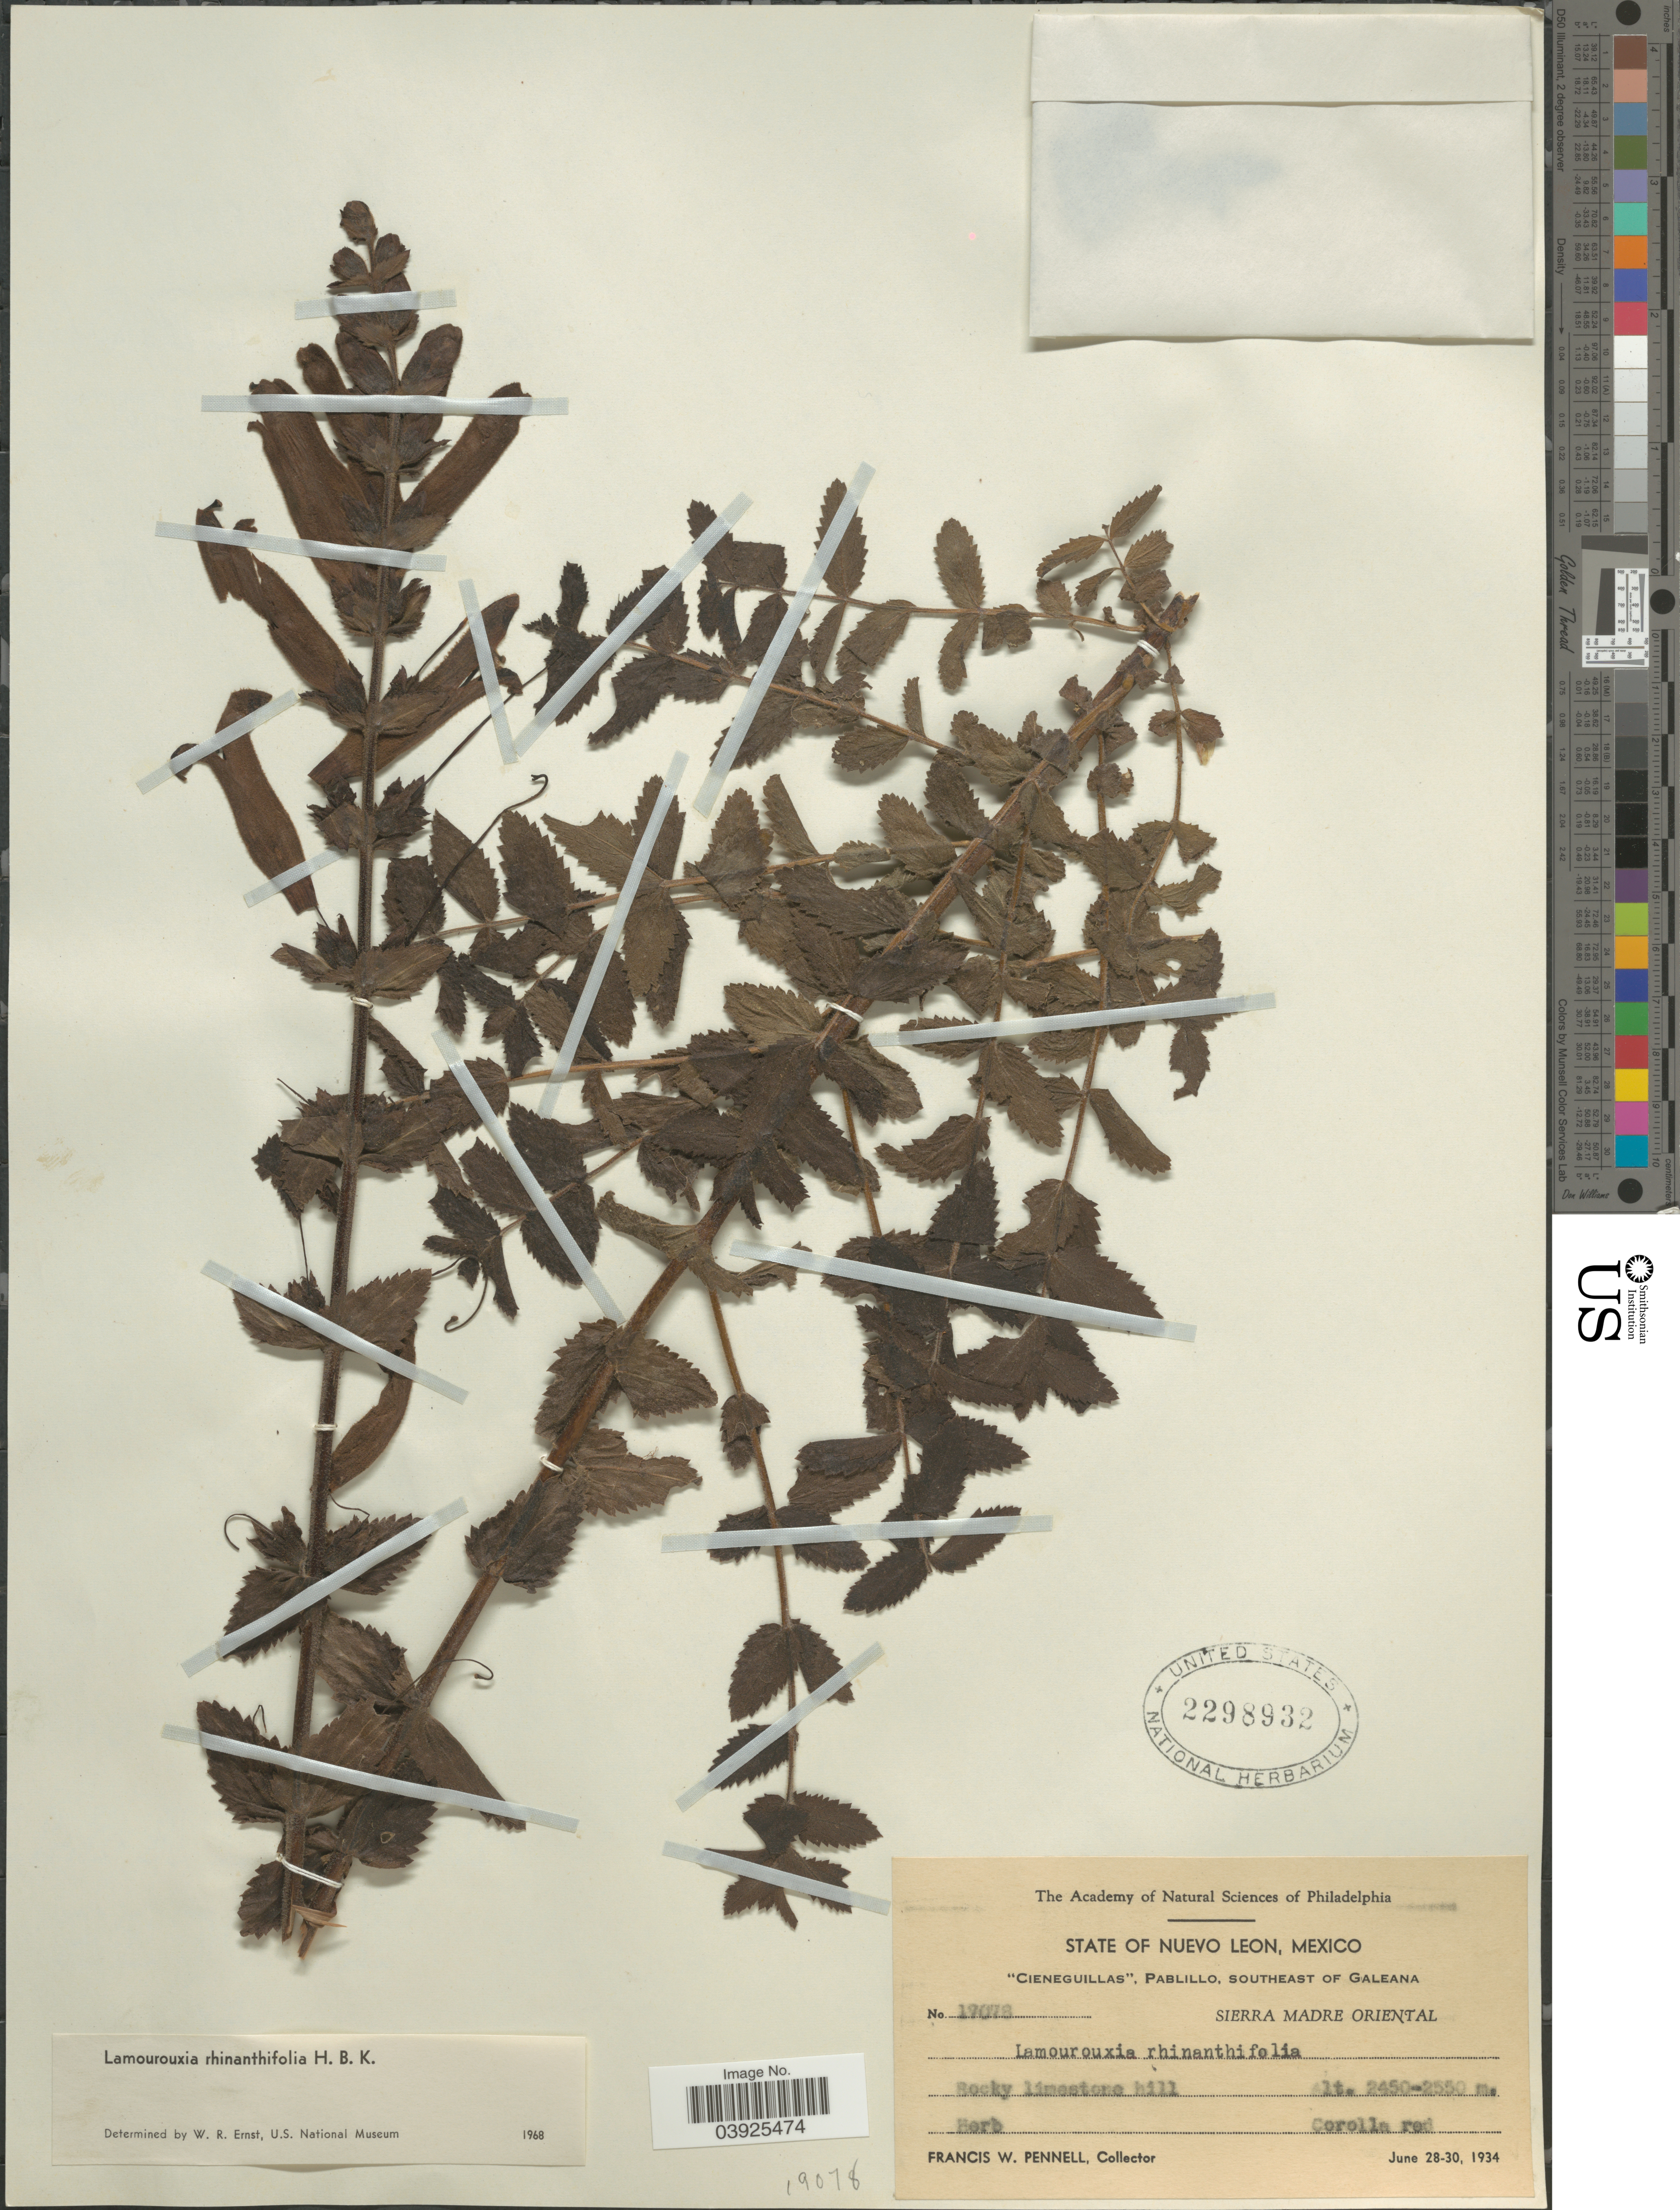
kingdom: Plantae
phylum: Tracheophyta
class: Magnoliopsida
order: Lamiales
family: Orobanchaceae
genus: Lamourouxia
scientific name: Lamourouxia rhinanthifolia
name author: Kunth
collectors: F. W. Pennell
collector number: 17078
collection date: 1934-06-28/1934-06-30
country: Mexico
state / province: Nuevo León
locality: Cieneguillas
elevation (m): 2450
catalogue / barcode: US 2298932